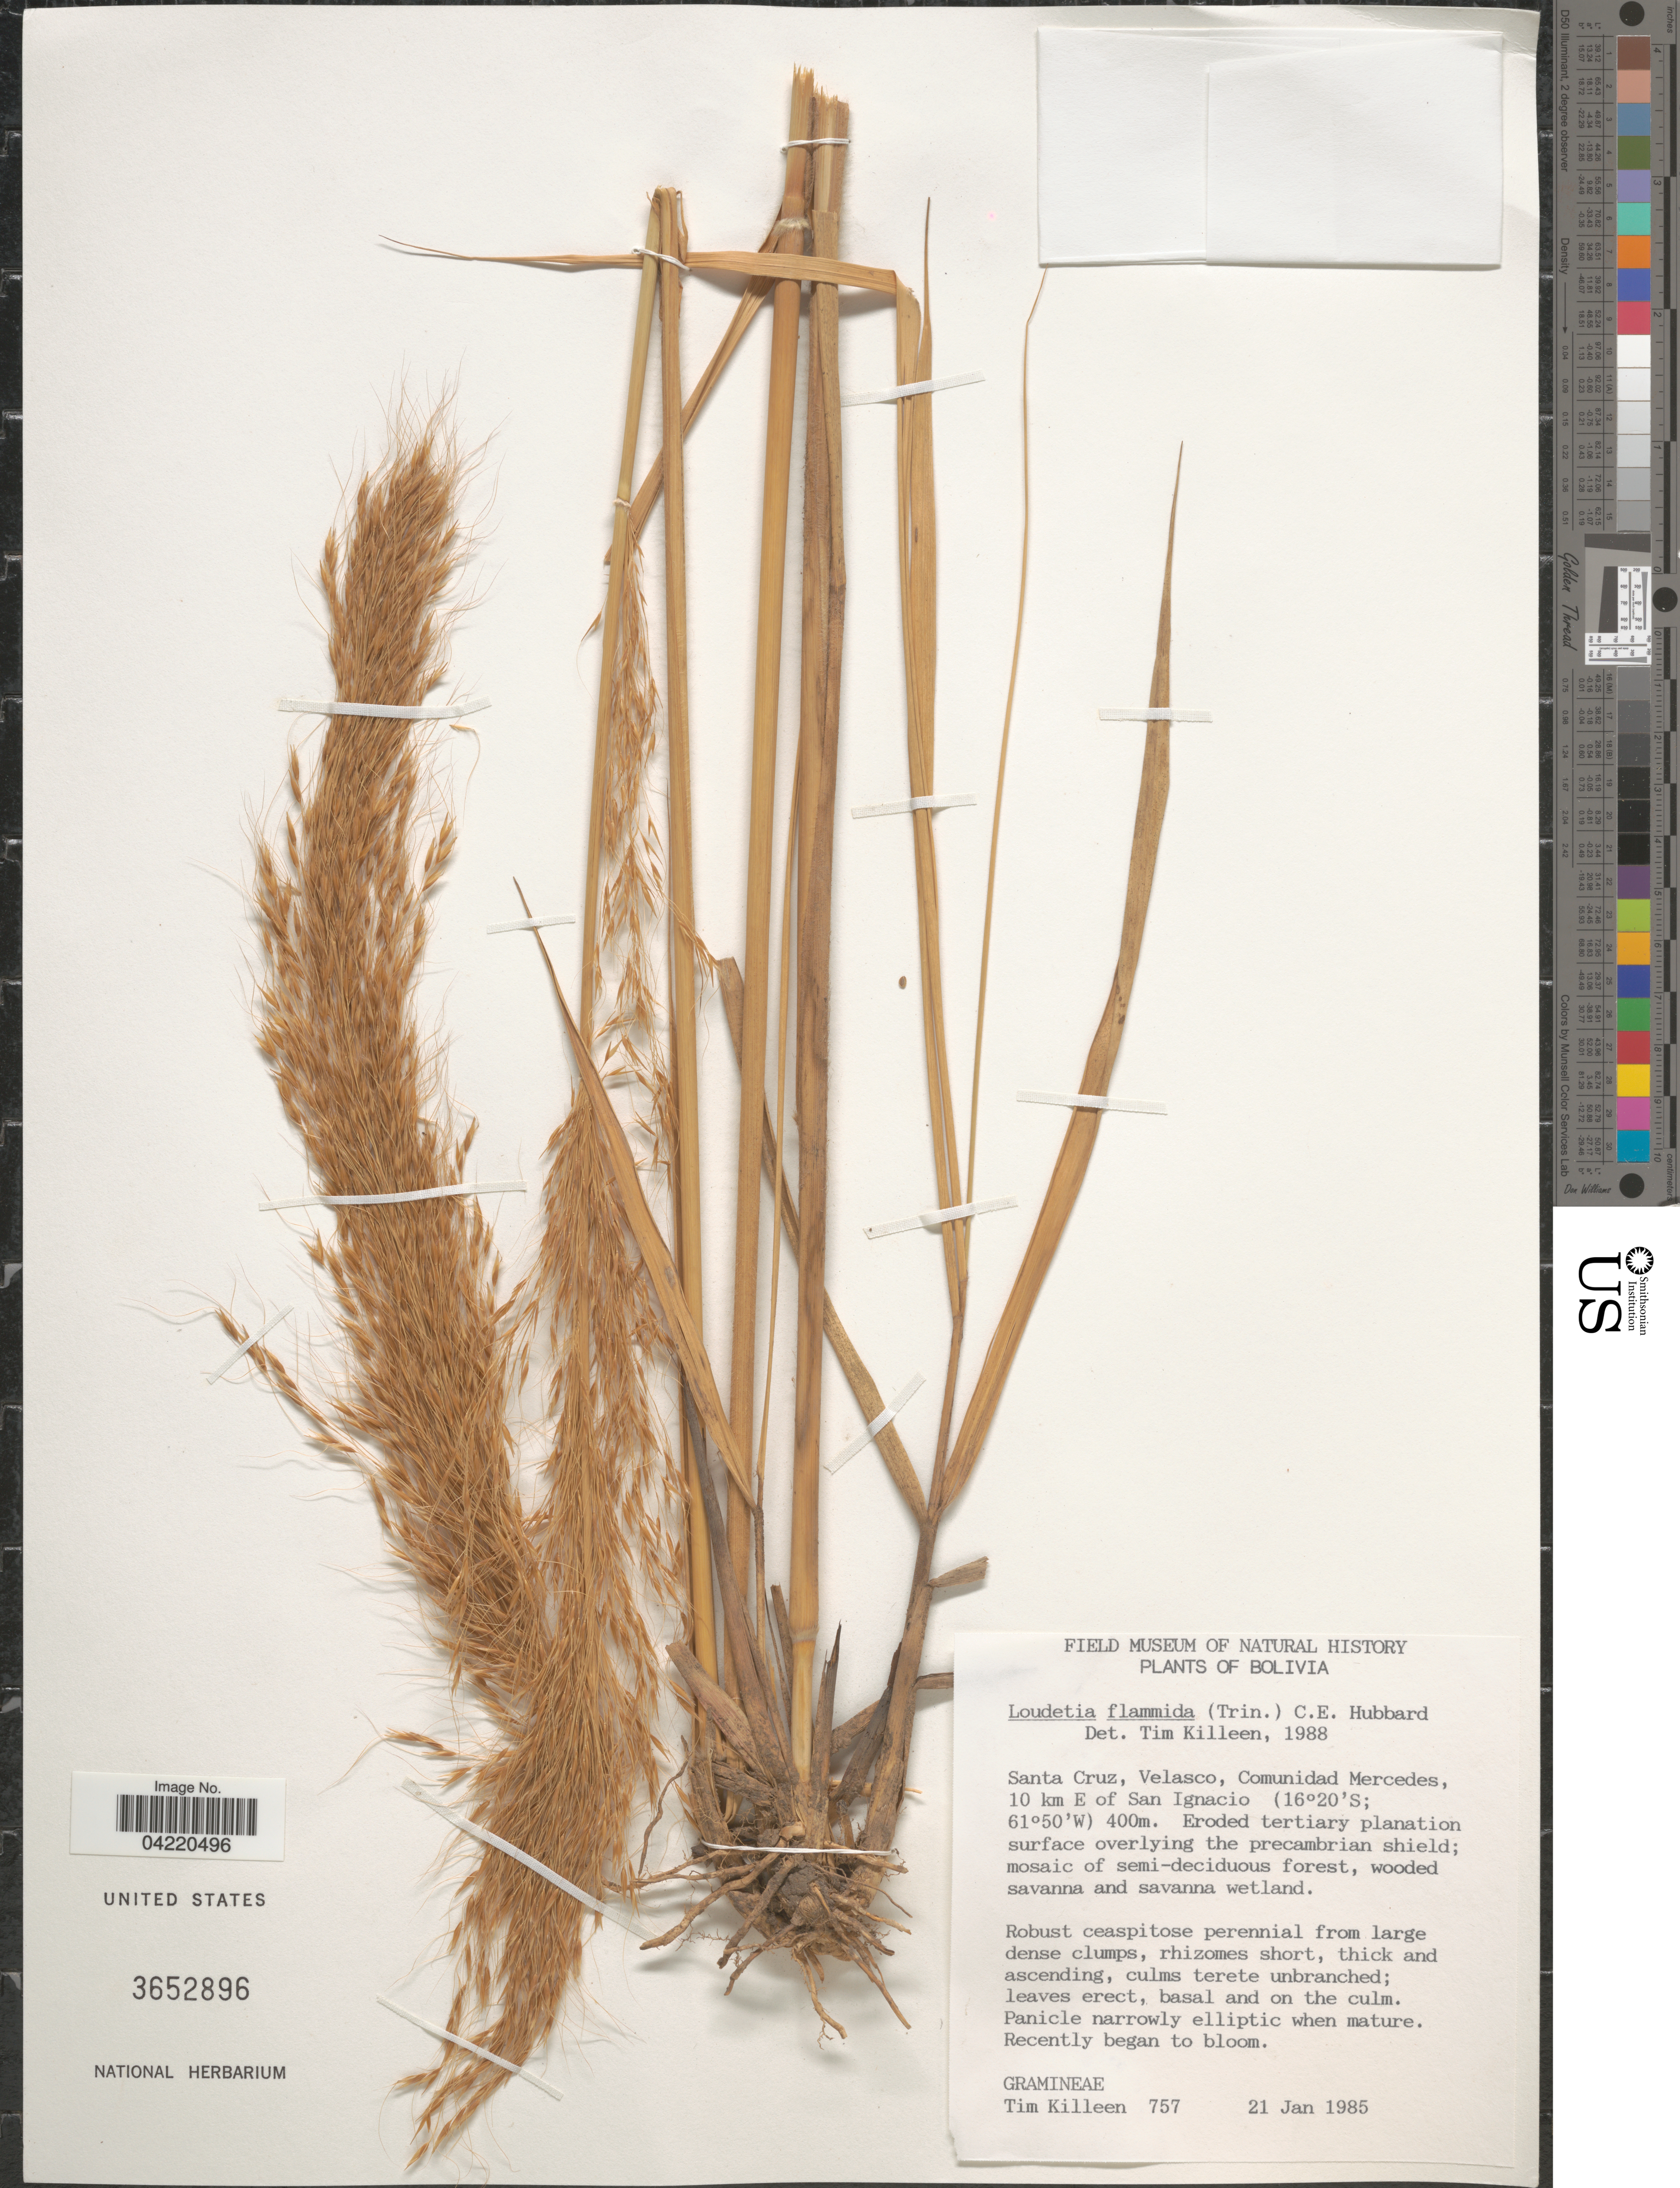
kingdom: Plantae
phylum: Tracheophyta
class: Liliopsida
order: Poales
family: Poaceae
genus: Loudetia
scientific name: Loudetia flammida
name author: (Trin.) C. E. Hubb.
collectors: T. J. Killeen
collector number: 757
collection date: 1985-01-21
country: Bolivia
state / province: Santa Cruz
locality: Velasco, Comunidad Mercedes, 10 km E of San Ignacio.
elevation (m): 400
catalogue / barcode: US 3652896